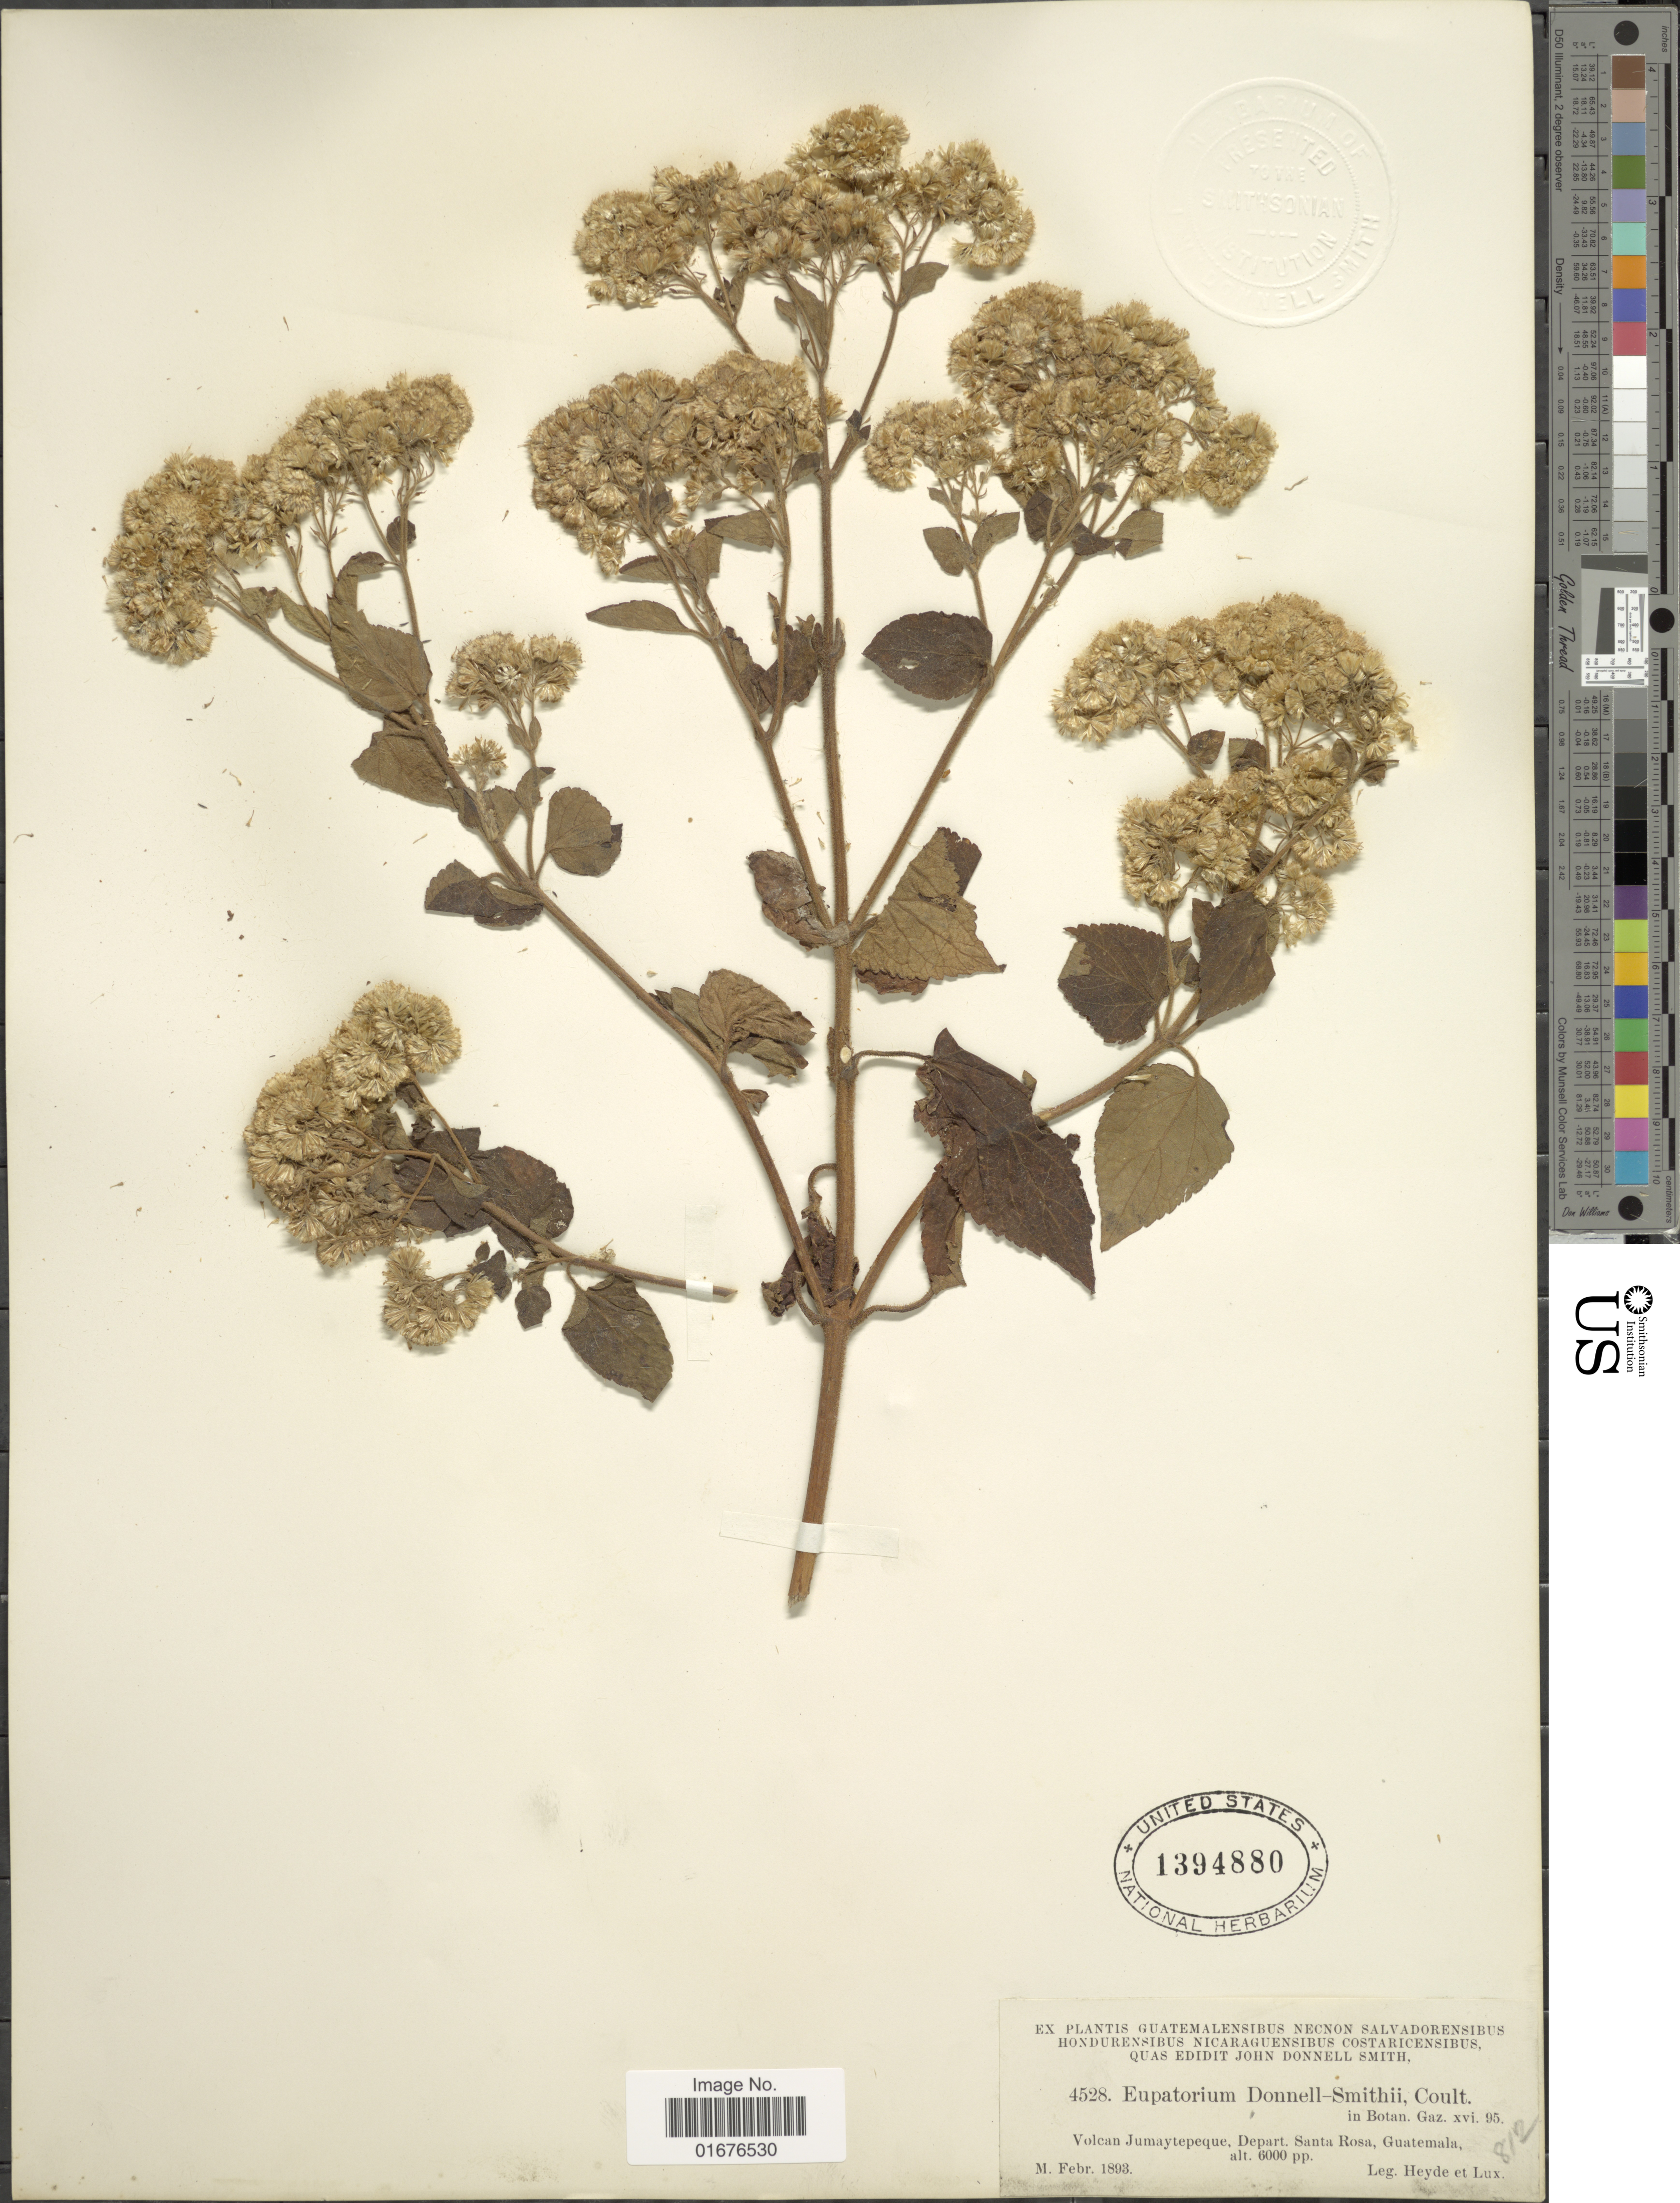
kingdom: Plantae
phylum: Tracheophyta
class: Magnoliopsida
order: Asterales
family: Asteraceae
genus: Ageratina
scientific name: Ageratina pichinchensis var. bustamenta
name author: (DC.) R.M. King & H. Rob.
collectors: Heyde & Lux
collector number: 4528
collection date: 1893-02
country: Guatemala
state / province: Santa Rosa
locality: Volcan Jumaytepeque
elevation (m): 1829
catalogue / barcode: US 1394880